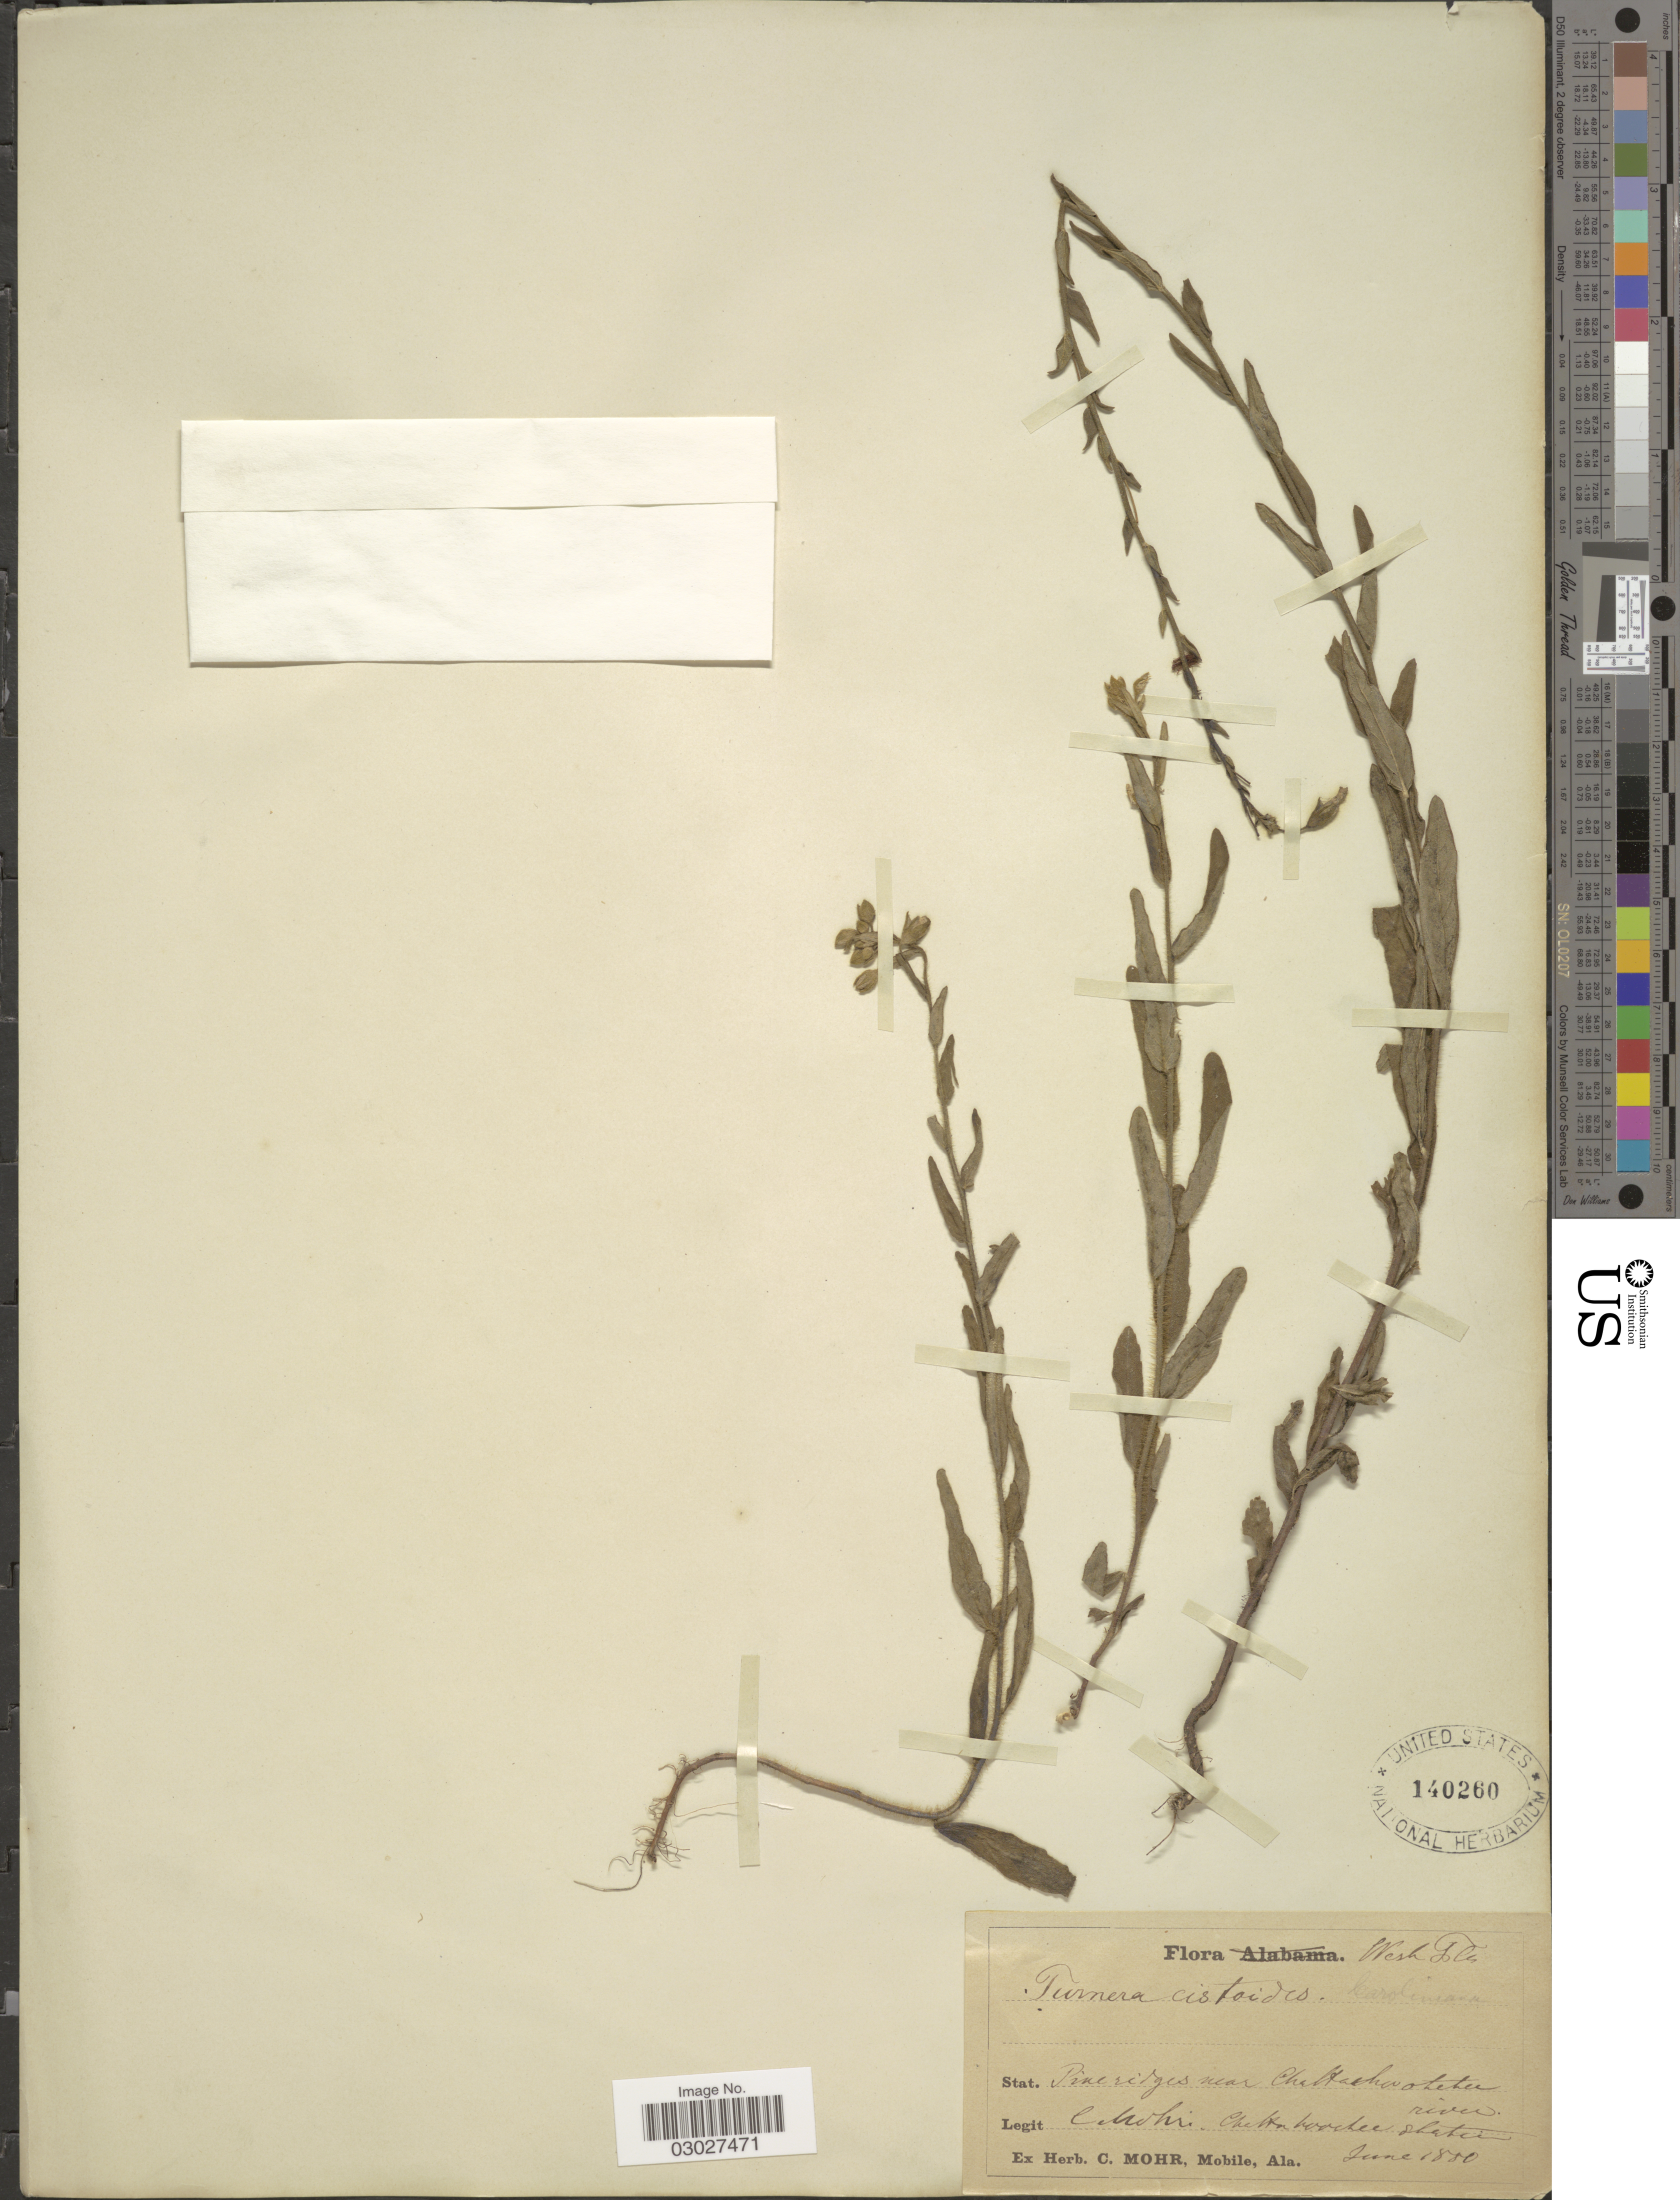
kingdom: Plantae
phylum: Tracheophyta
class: Magnoliopsida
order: Malpighiales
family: Turneraceae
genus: Piriqueta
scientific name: Piriqueta cistoides subsp. caroliniana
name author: (Walter) Arbo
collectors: C. T. Mohr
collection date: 1880-06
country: United States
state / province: Florida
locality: West Fla. Stat. Pine ridges near Chattahoochee river.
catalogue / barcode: US 140260